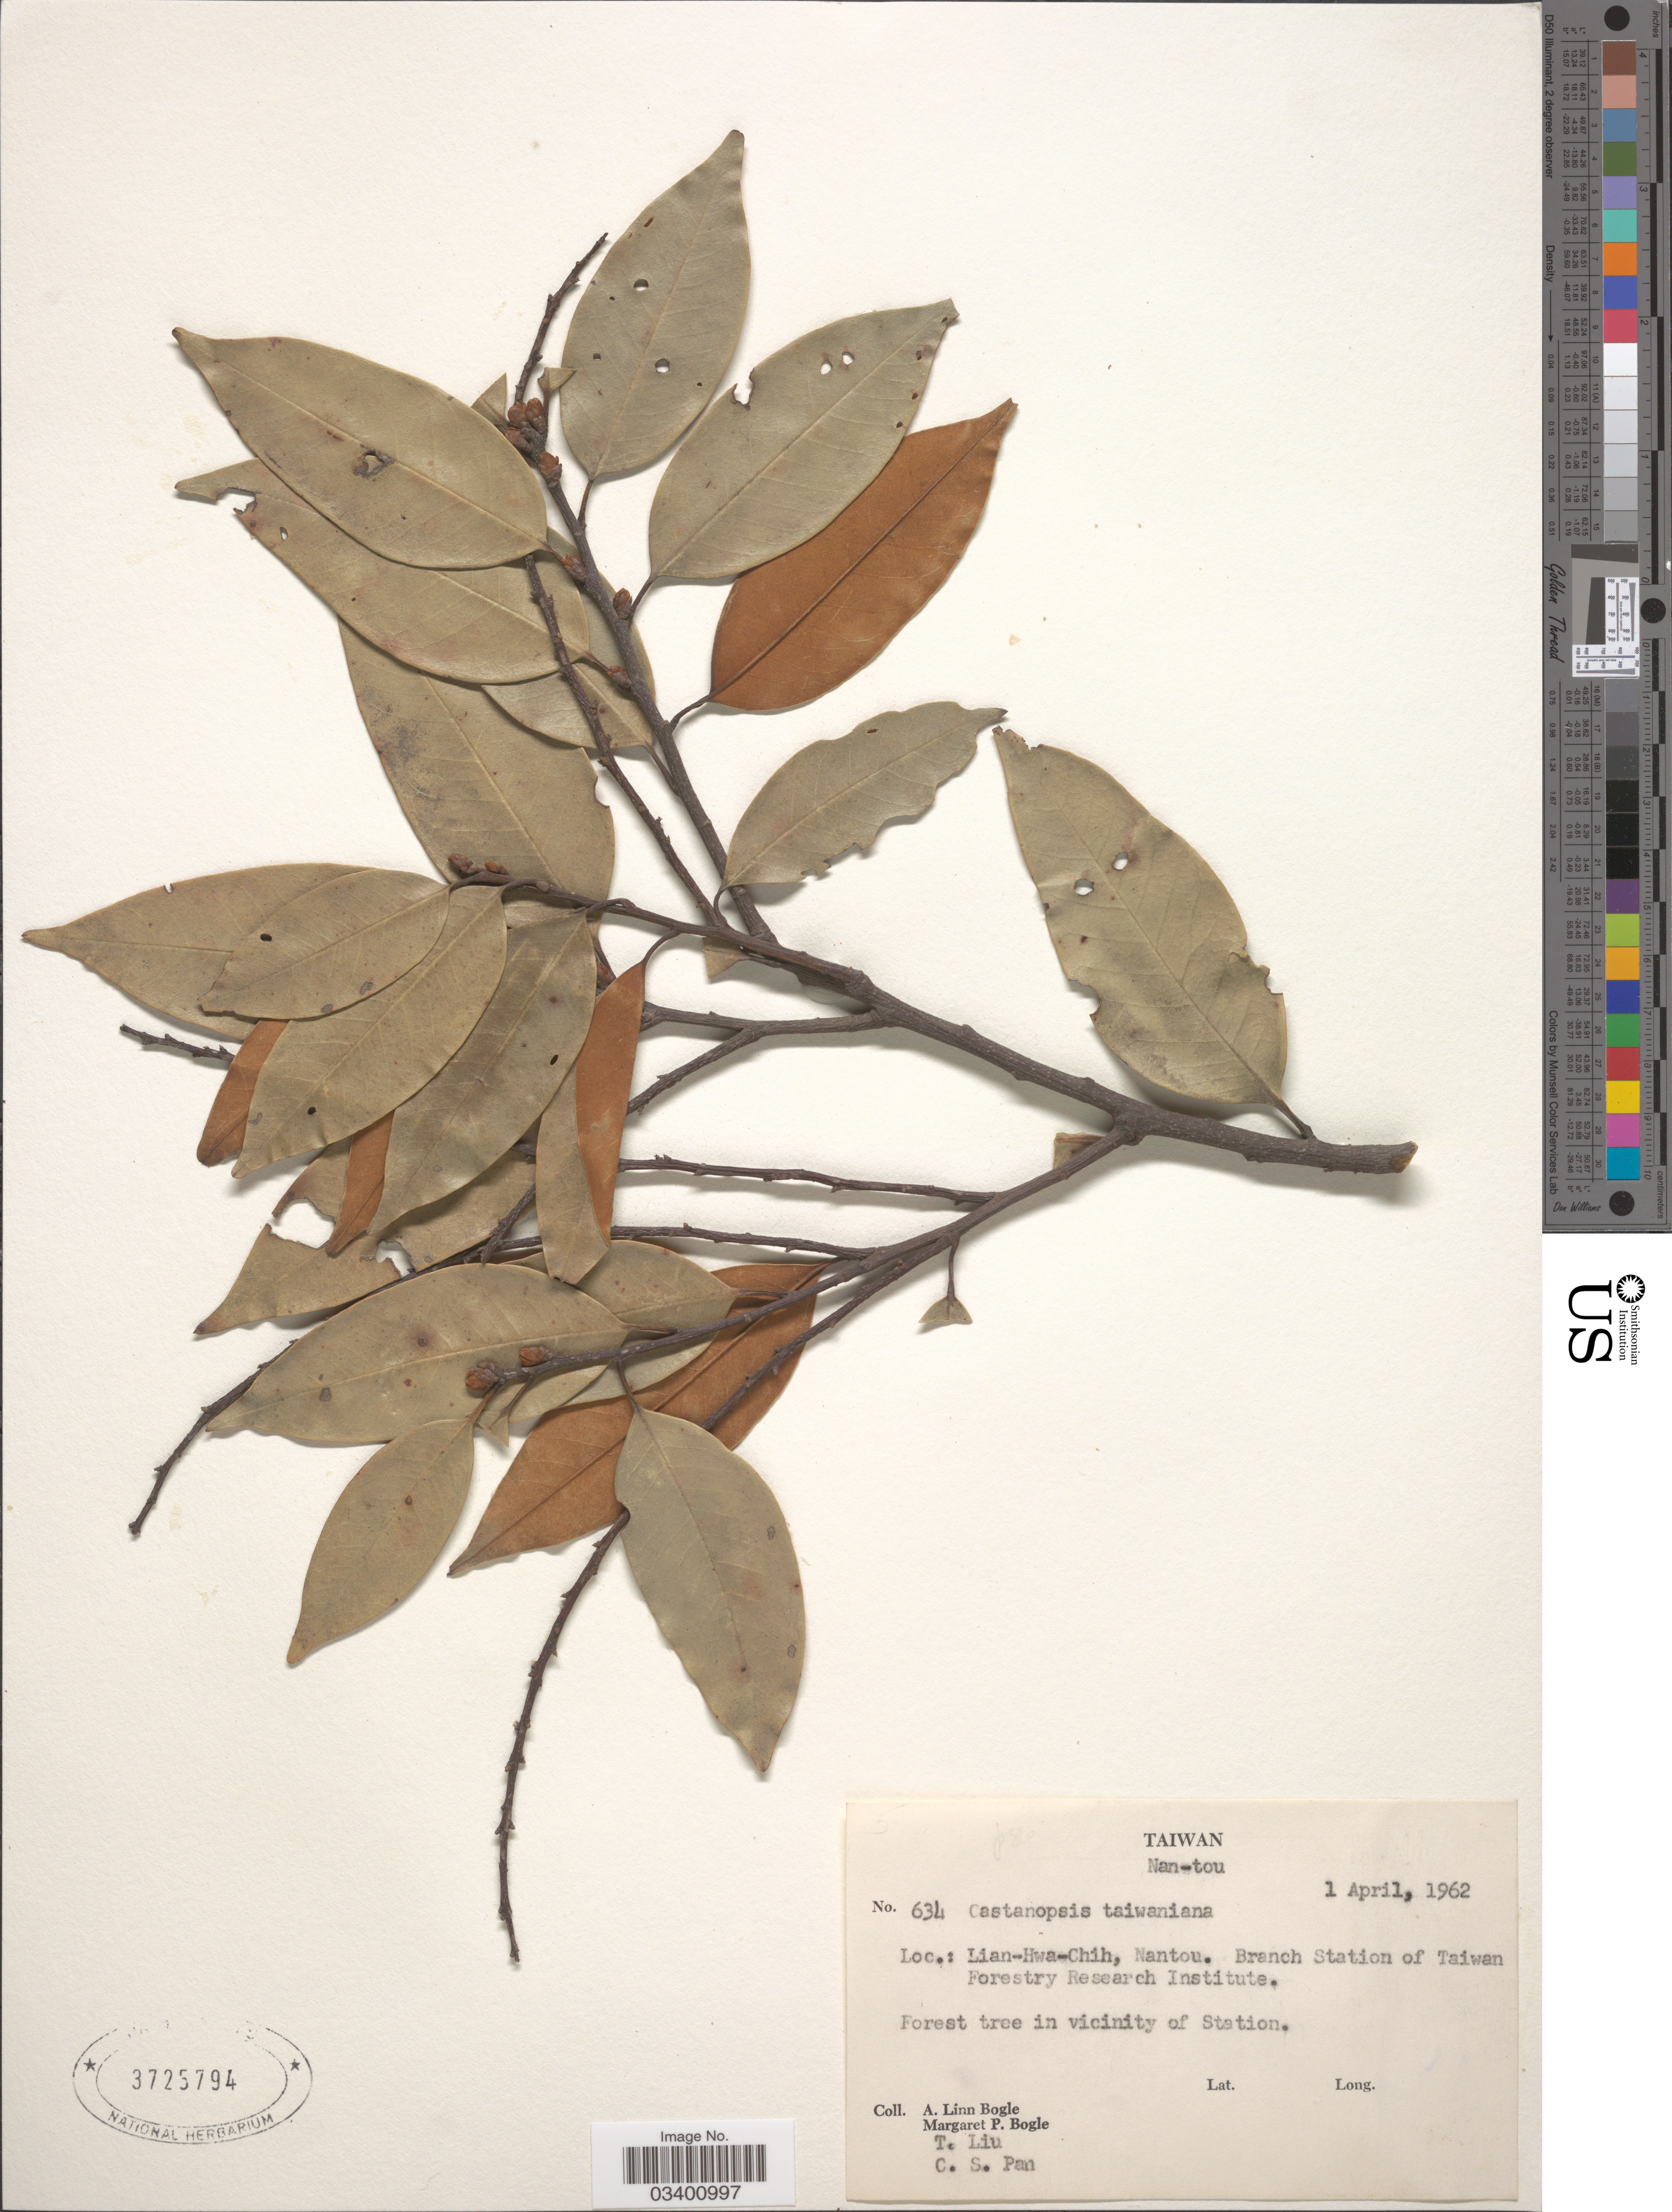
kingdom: Plantae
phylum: Tracheophyta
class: Magnoliopsida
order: Fagales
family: Fagaceae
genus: Castanopsis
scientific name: Castanopsis taiwaniana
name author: Hayata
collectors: Bogle, A.L., M. Bogle, T. Liu & C. Pan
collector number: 634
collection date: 1962-04-01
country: Taiwan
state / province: Nantou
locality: Nan-tou. LIan-Hwa-Chih, Branch Station of Taiwan Forestry Research Institute.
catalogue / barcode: US 3725794